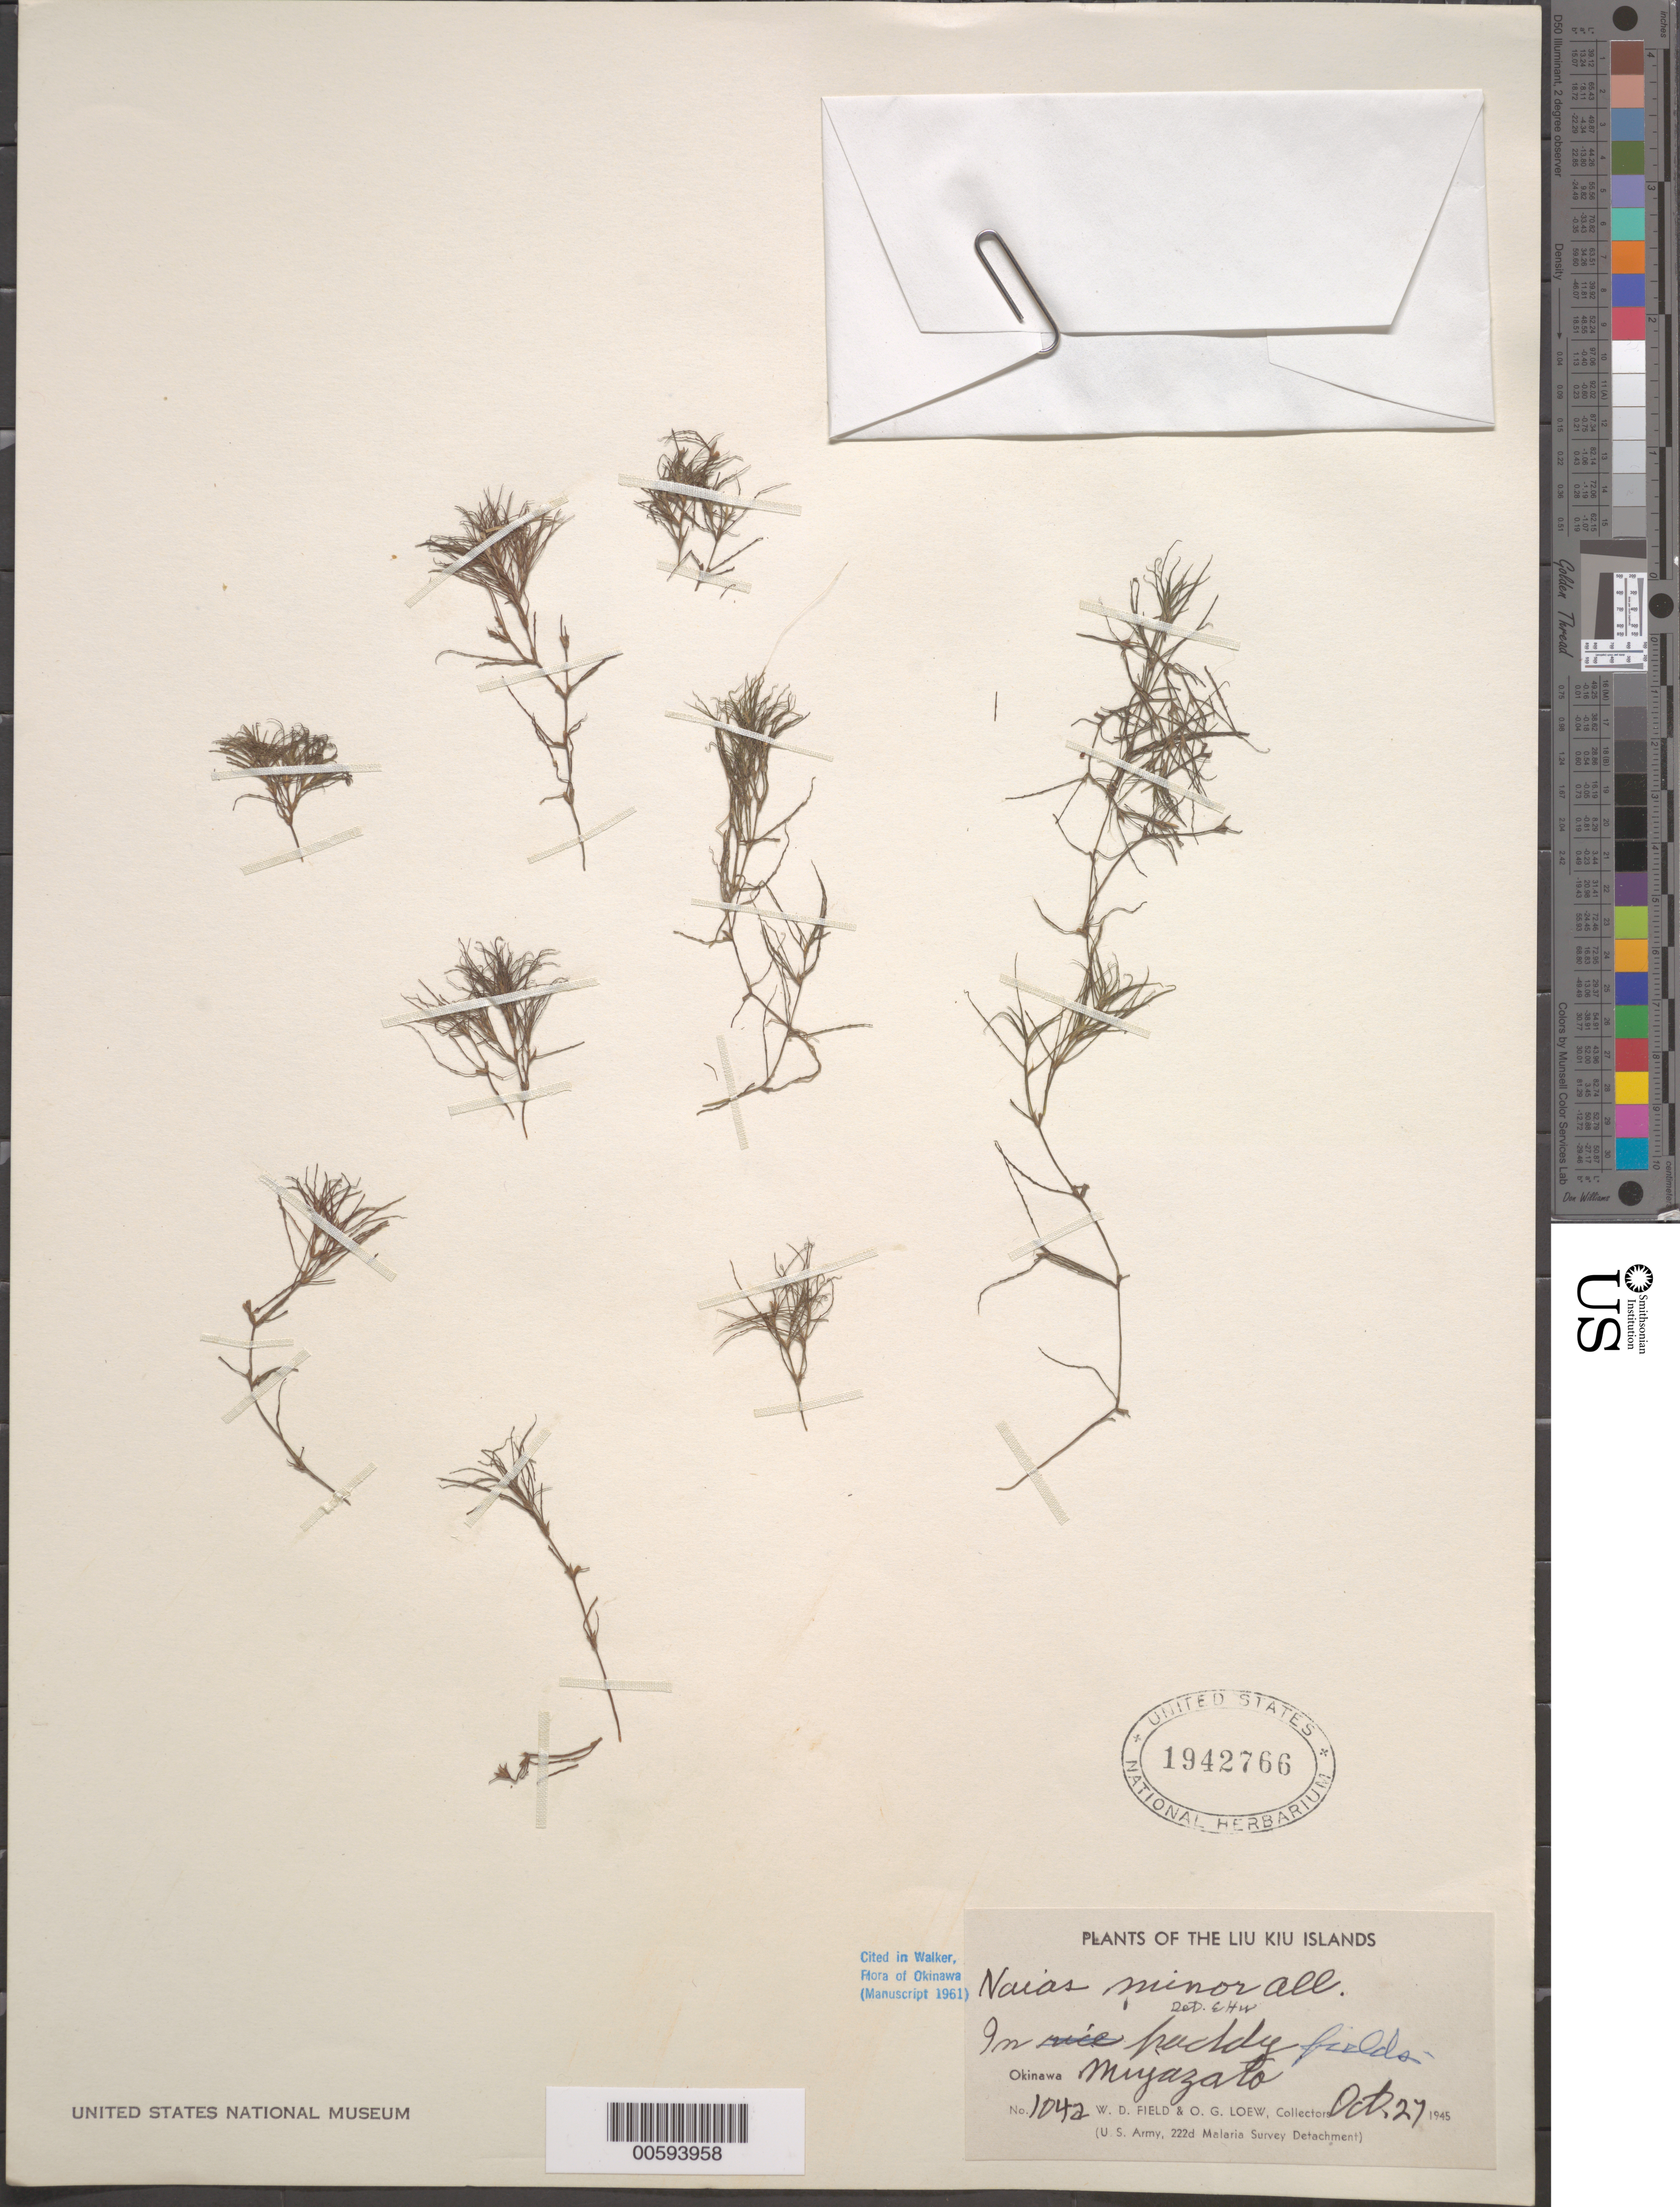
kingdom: Plantae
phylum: Tracheophyta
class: Liliopsida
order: Alismatales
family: Hydrocharitaceae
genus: Najas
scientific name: Najas minor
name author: All.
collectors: W. D. Field & O. G. Loew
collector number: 104a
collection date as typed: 27 Oct 1945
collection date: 1945-10-27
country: Japan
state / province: Okinawa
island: Ryukyu Is.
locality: Miyazato, Liu Kiu Islands [Okinawa Is.]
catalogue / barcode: US 1942766